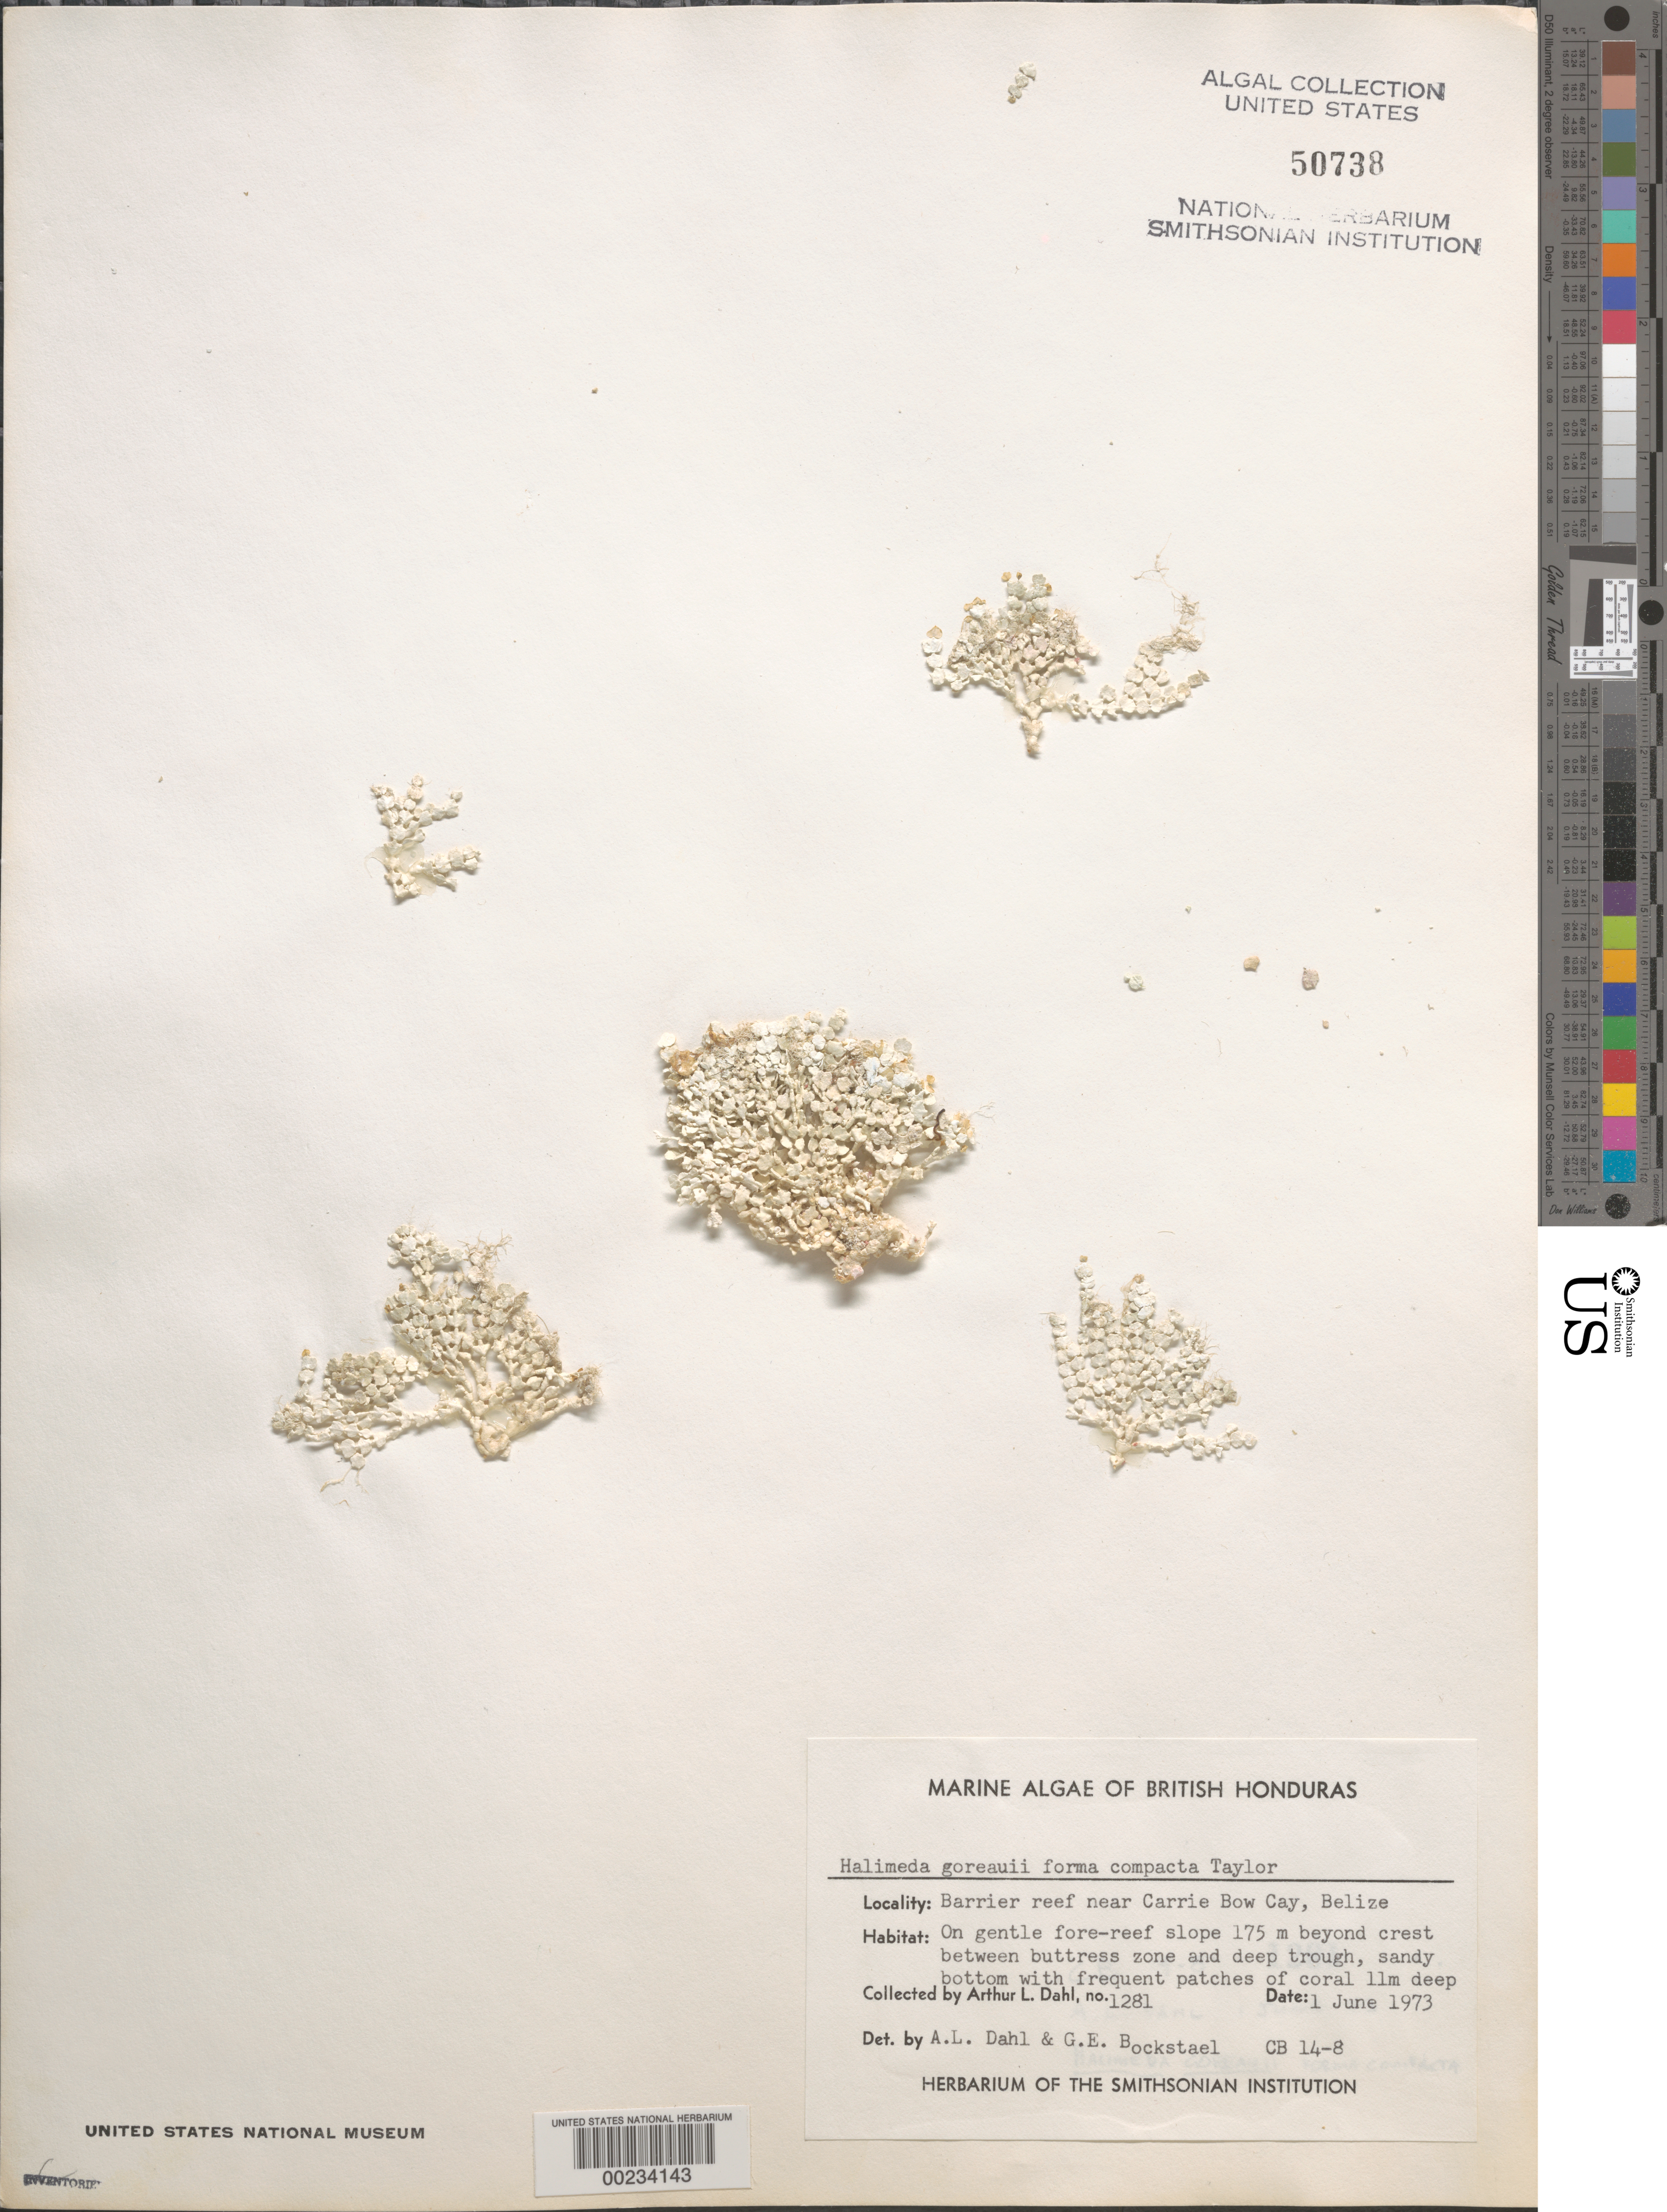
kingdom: Plantae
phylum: Chlorophyta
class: Ulvophyceae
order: Bryopsidales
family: Halimedaceae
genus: Halimeda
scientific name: Halimeda goreaui f. compacta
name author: W.R. Taylor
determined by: Dahl, A. O.; Bockstael, G. E.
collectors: A. Dahl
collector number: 1281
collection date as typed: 01 Jun 1973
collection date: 1973-06-01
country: Belize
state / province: Stann Creek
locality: Near Carrie Bow Cay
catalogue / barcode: US 50738